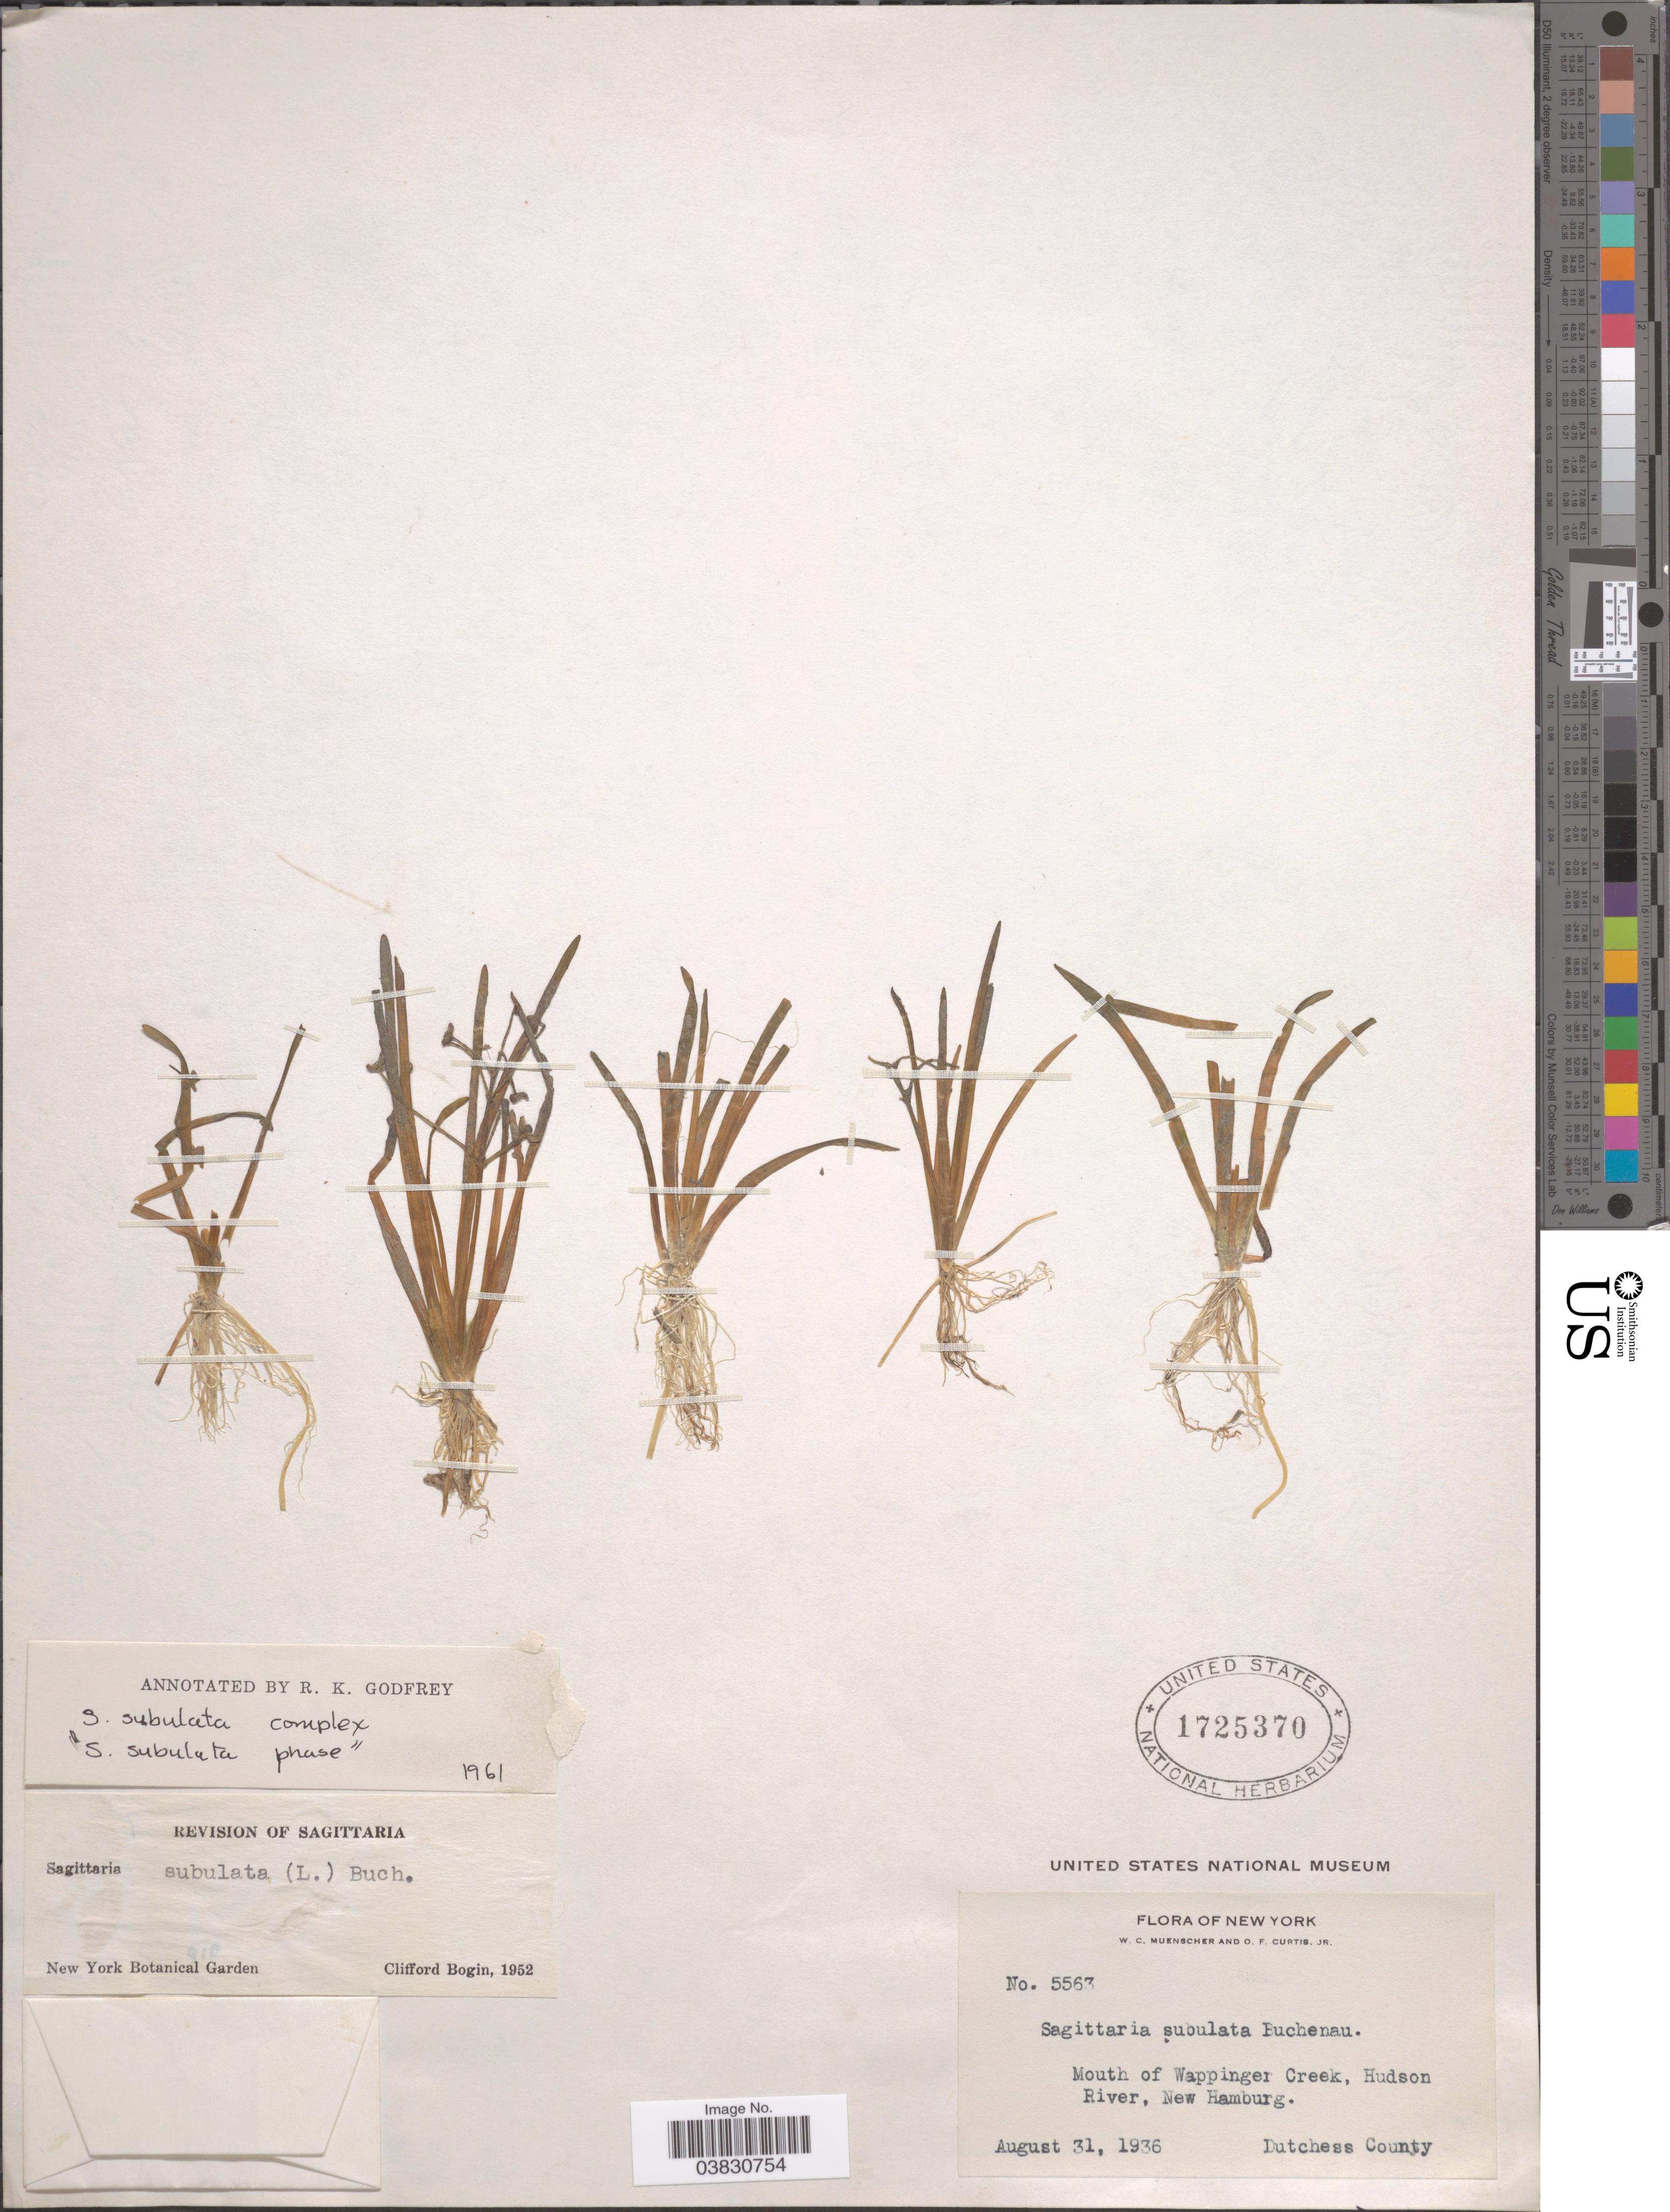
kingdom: Plantae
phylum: Tracheophyta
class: Liliopsida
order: Alismatales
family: Alismataceae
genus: Sagittaria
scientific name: Sagittaria subulata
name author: (L.) Buchenau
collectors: W. Muenscher & O. Curtis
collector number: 5563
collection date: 1936-08-31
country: United States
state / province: New York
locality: Mouth of Wappinger Creek, Hudson River, New Hamburg.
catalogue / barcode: US 1725370